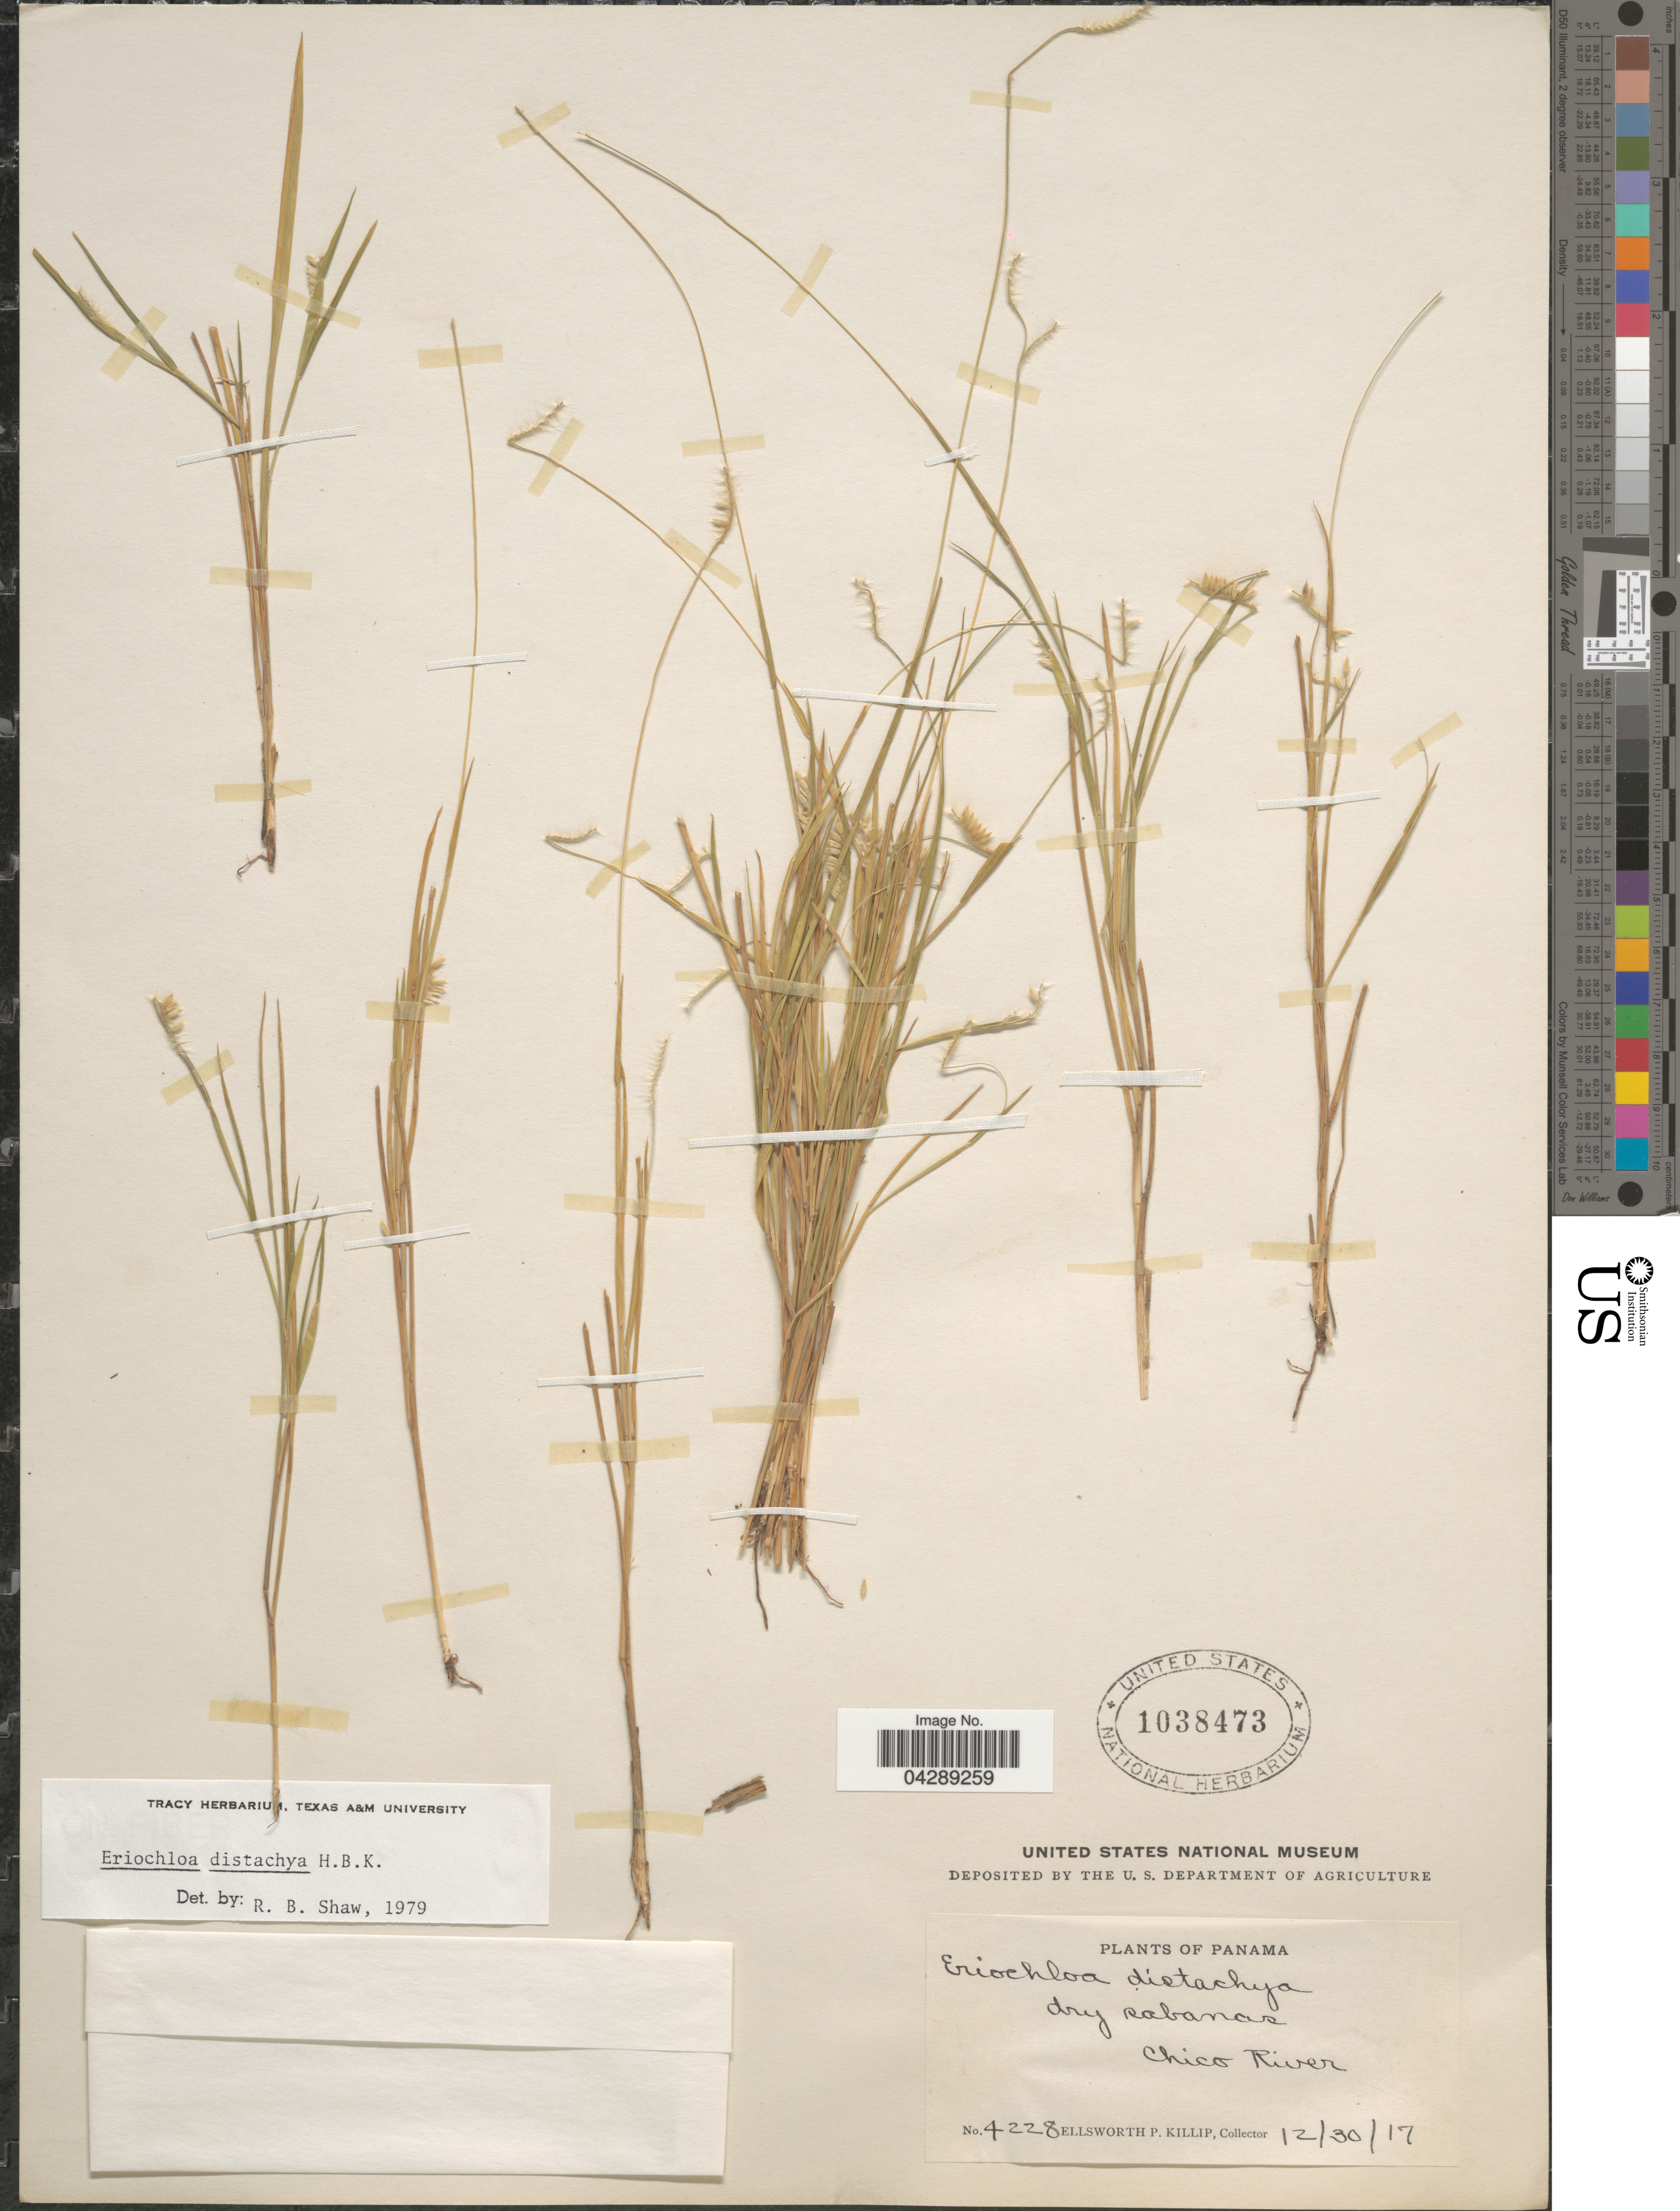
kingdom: Plantae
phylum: Tracheophyta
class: Liliopsida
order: Poales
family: Poaceae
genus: Eriochloa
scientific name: Eriochloa distachya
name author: Kunth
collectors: E. P. Killip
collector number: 4228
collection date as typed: Transcribed d/m/y: 30/12/17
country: Panama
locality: Dry sabanas. Chico River.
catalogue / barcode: US 1038473